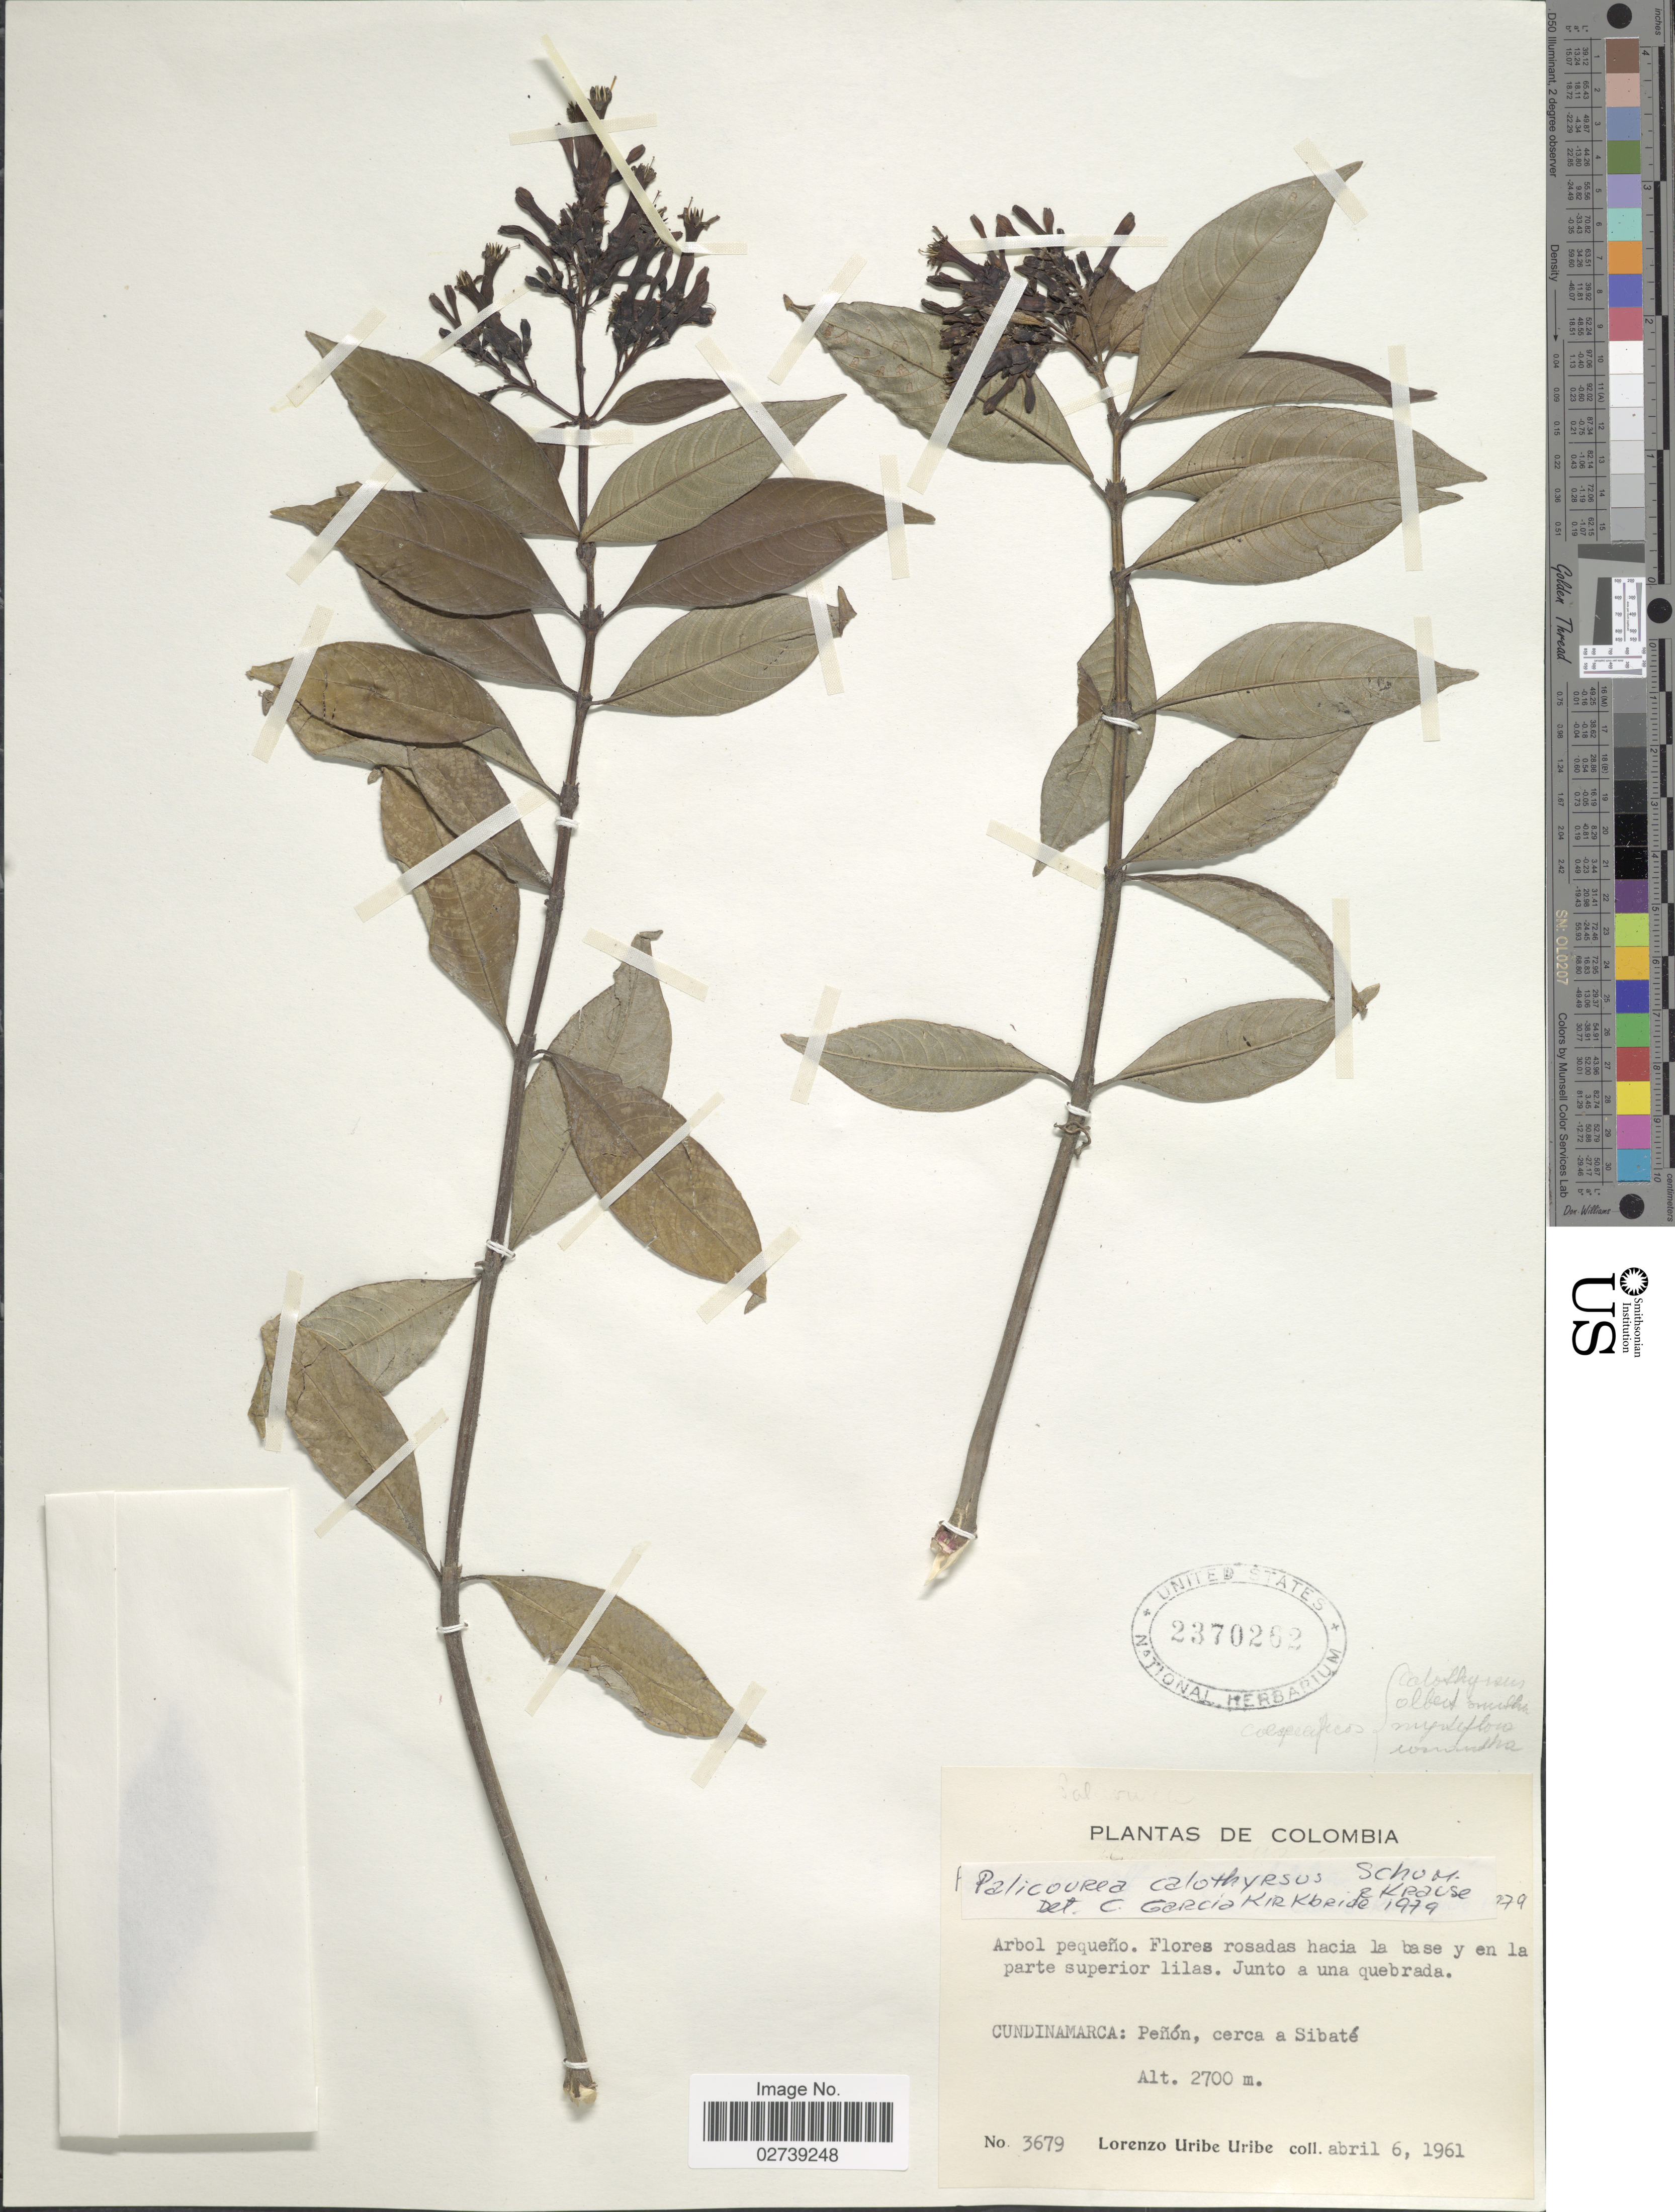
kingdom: Plantae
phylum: Tracheophyta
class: Magnoliopsida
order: Gentianales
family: Rubiaceae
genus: Palicourea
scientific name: Palicourea calothyrsus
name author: K. Schum. & K. Krause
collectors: L. Uribe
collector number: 3679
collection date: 1961-04-06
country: Colombia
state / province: Cundinamarca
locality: Peñón, cerca a Sibaté.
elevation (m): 2700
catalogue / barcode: US 2370262